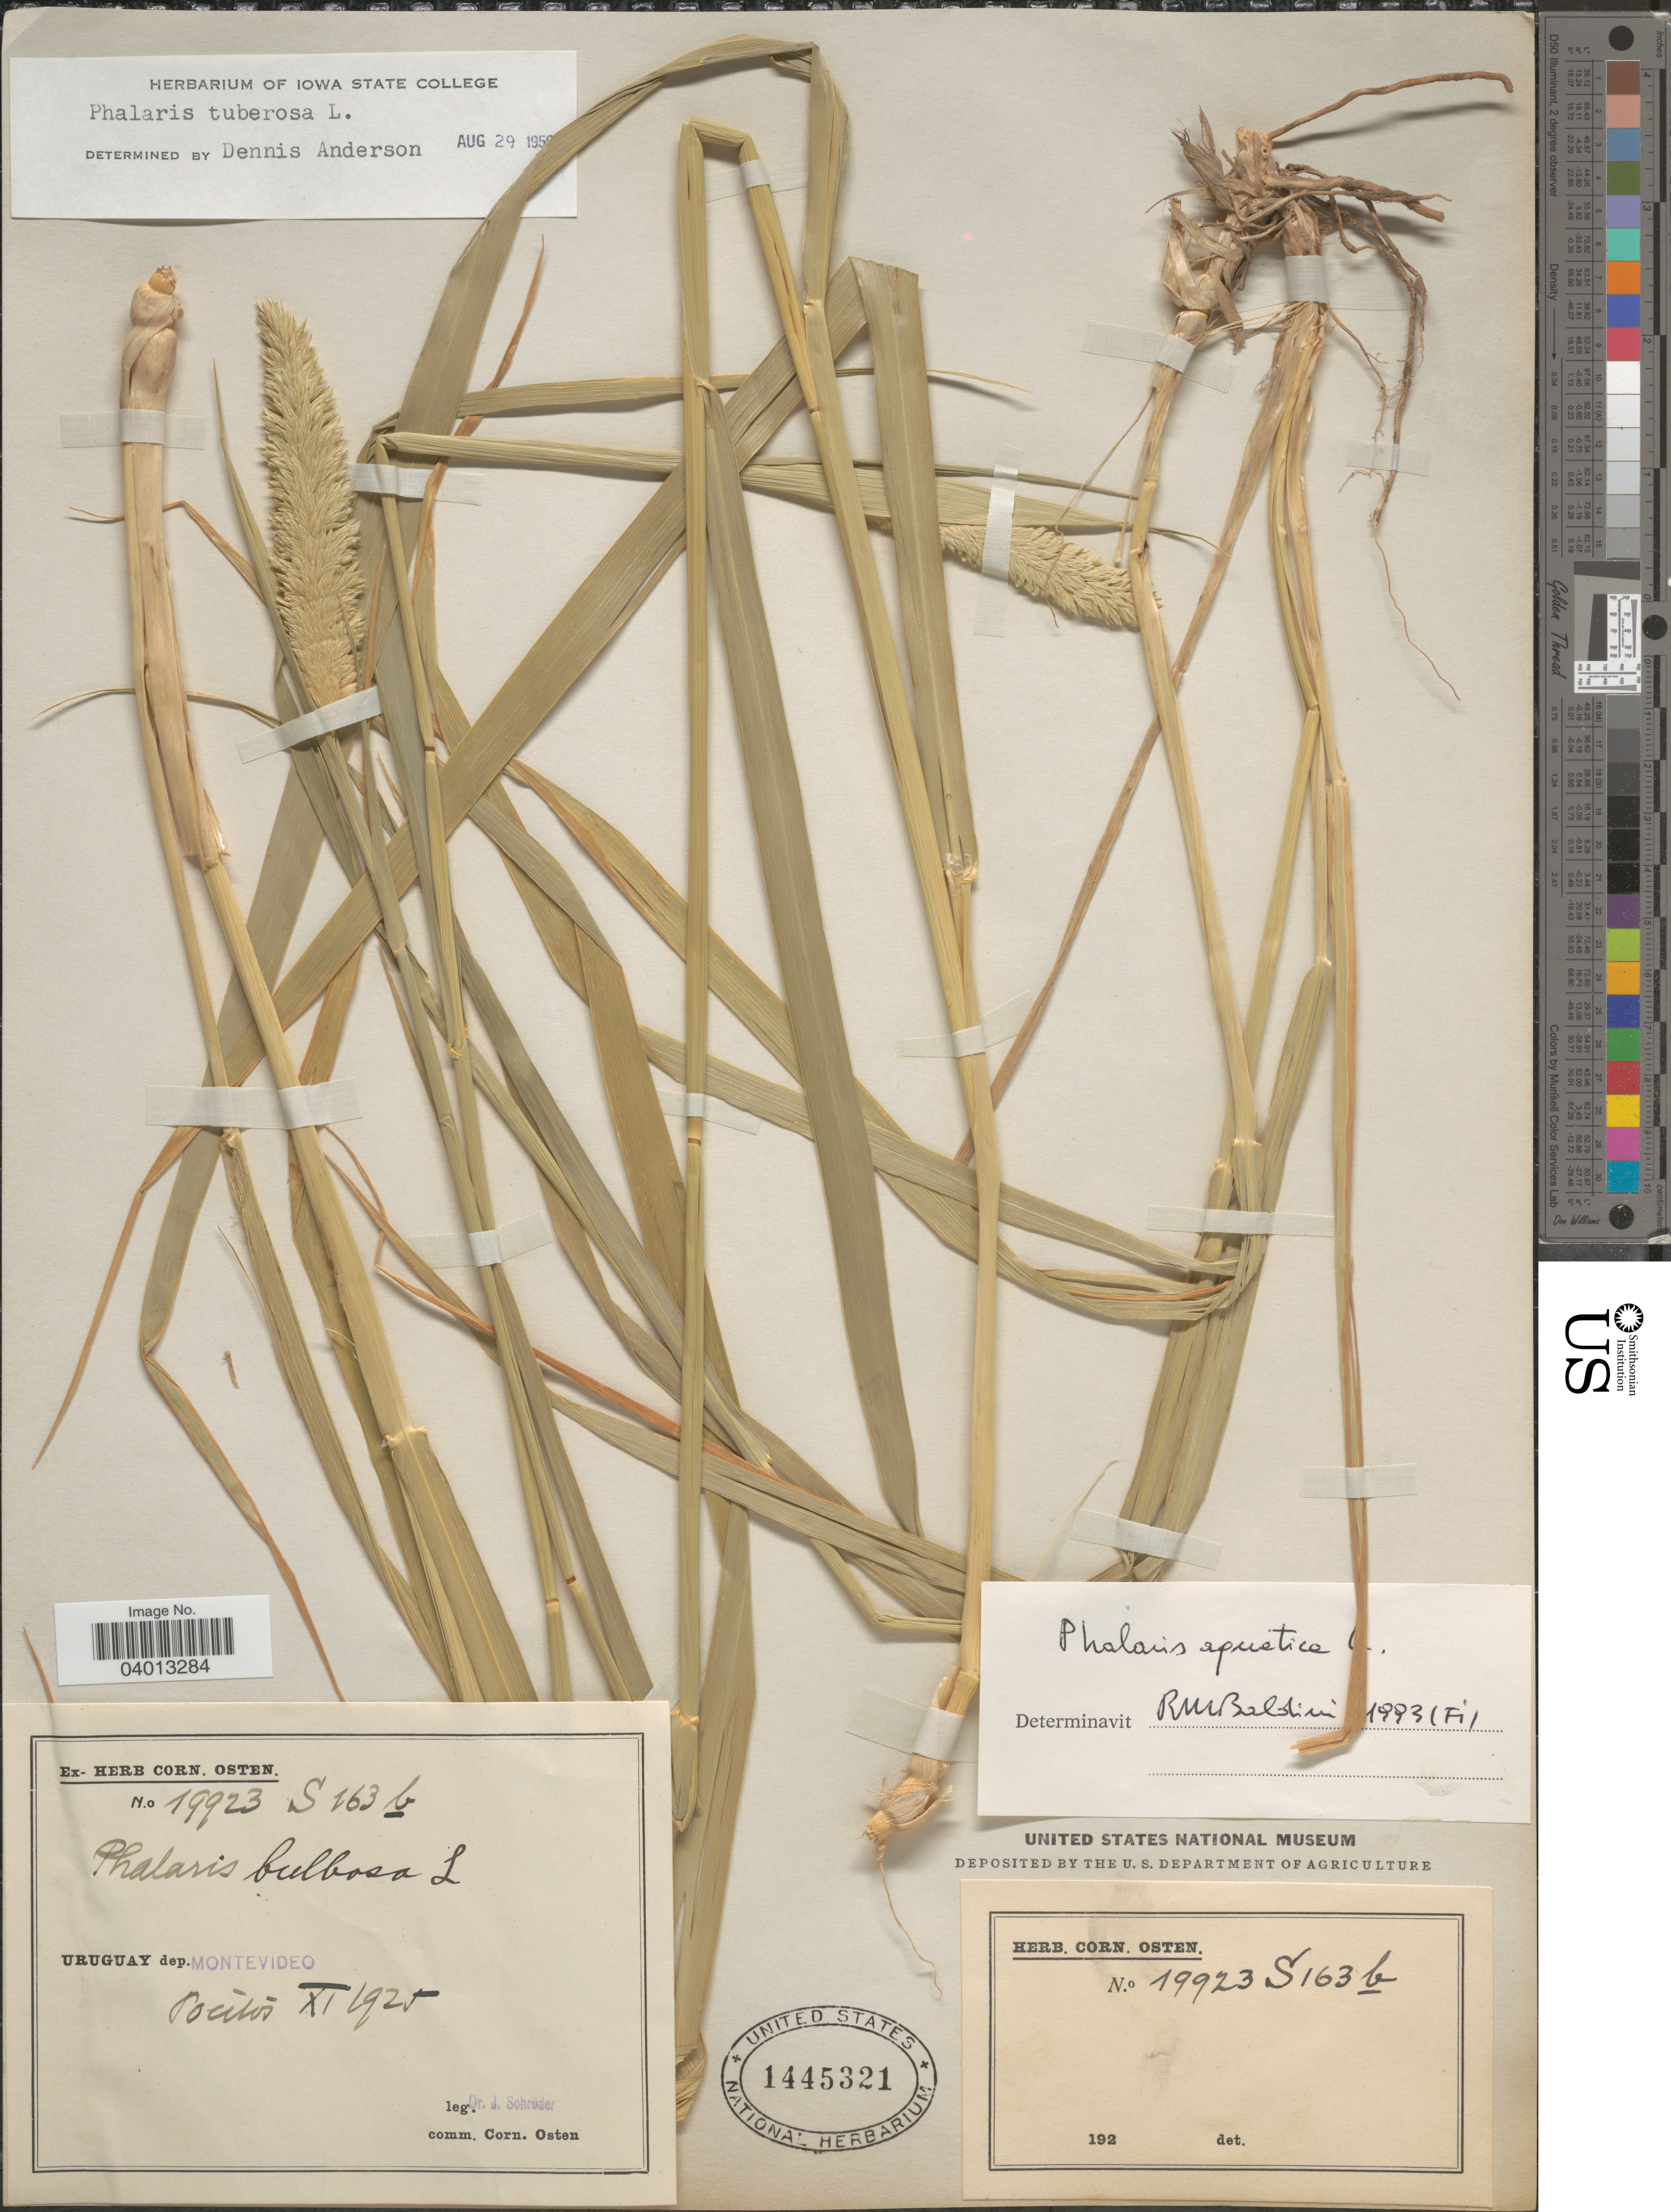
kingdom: Plantae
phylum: Tracheophyta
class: Liliopsida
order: Poales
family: Poaceae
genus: Phalaris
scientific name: Phalaris aquatica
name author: L.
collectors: J. Schröder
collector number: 19923 S 163 b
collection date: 1925-11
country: Uruguay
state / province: Montevideo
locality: Dep.Montevideo. Pocitos.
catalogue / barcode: US 1445321